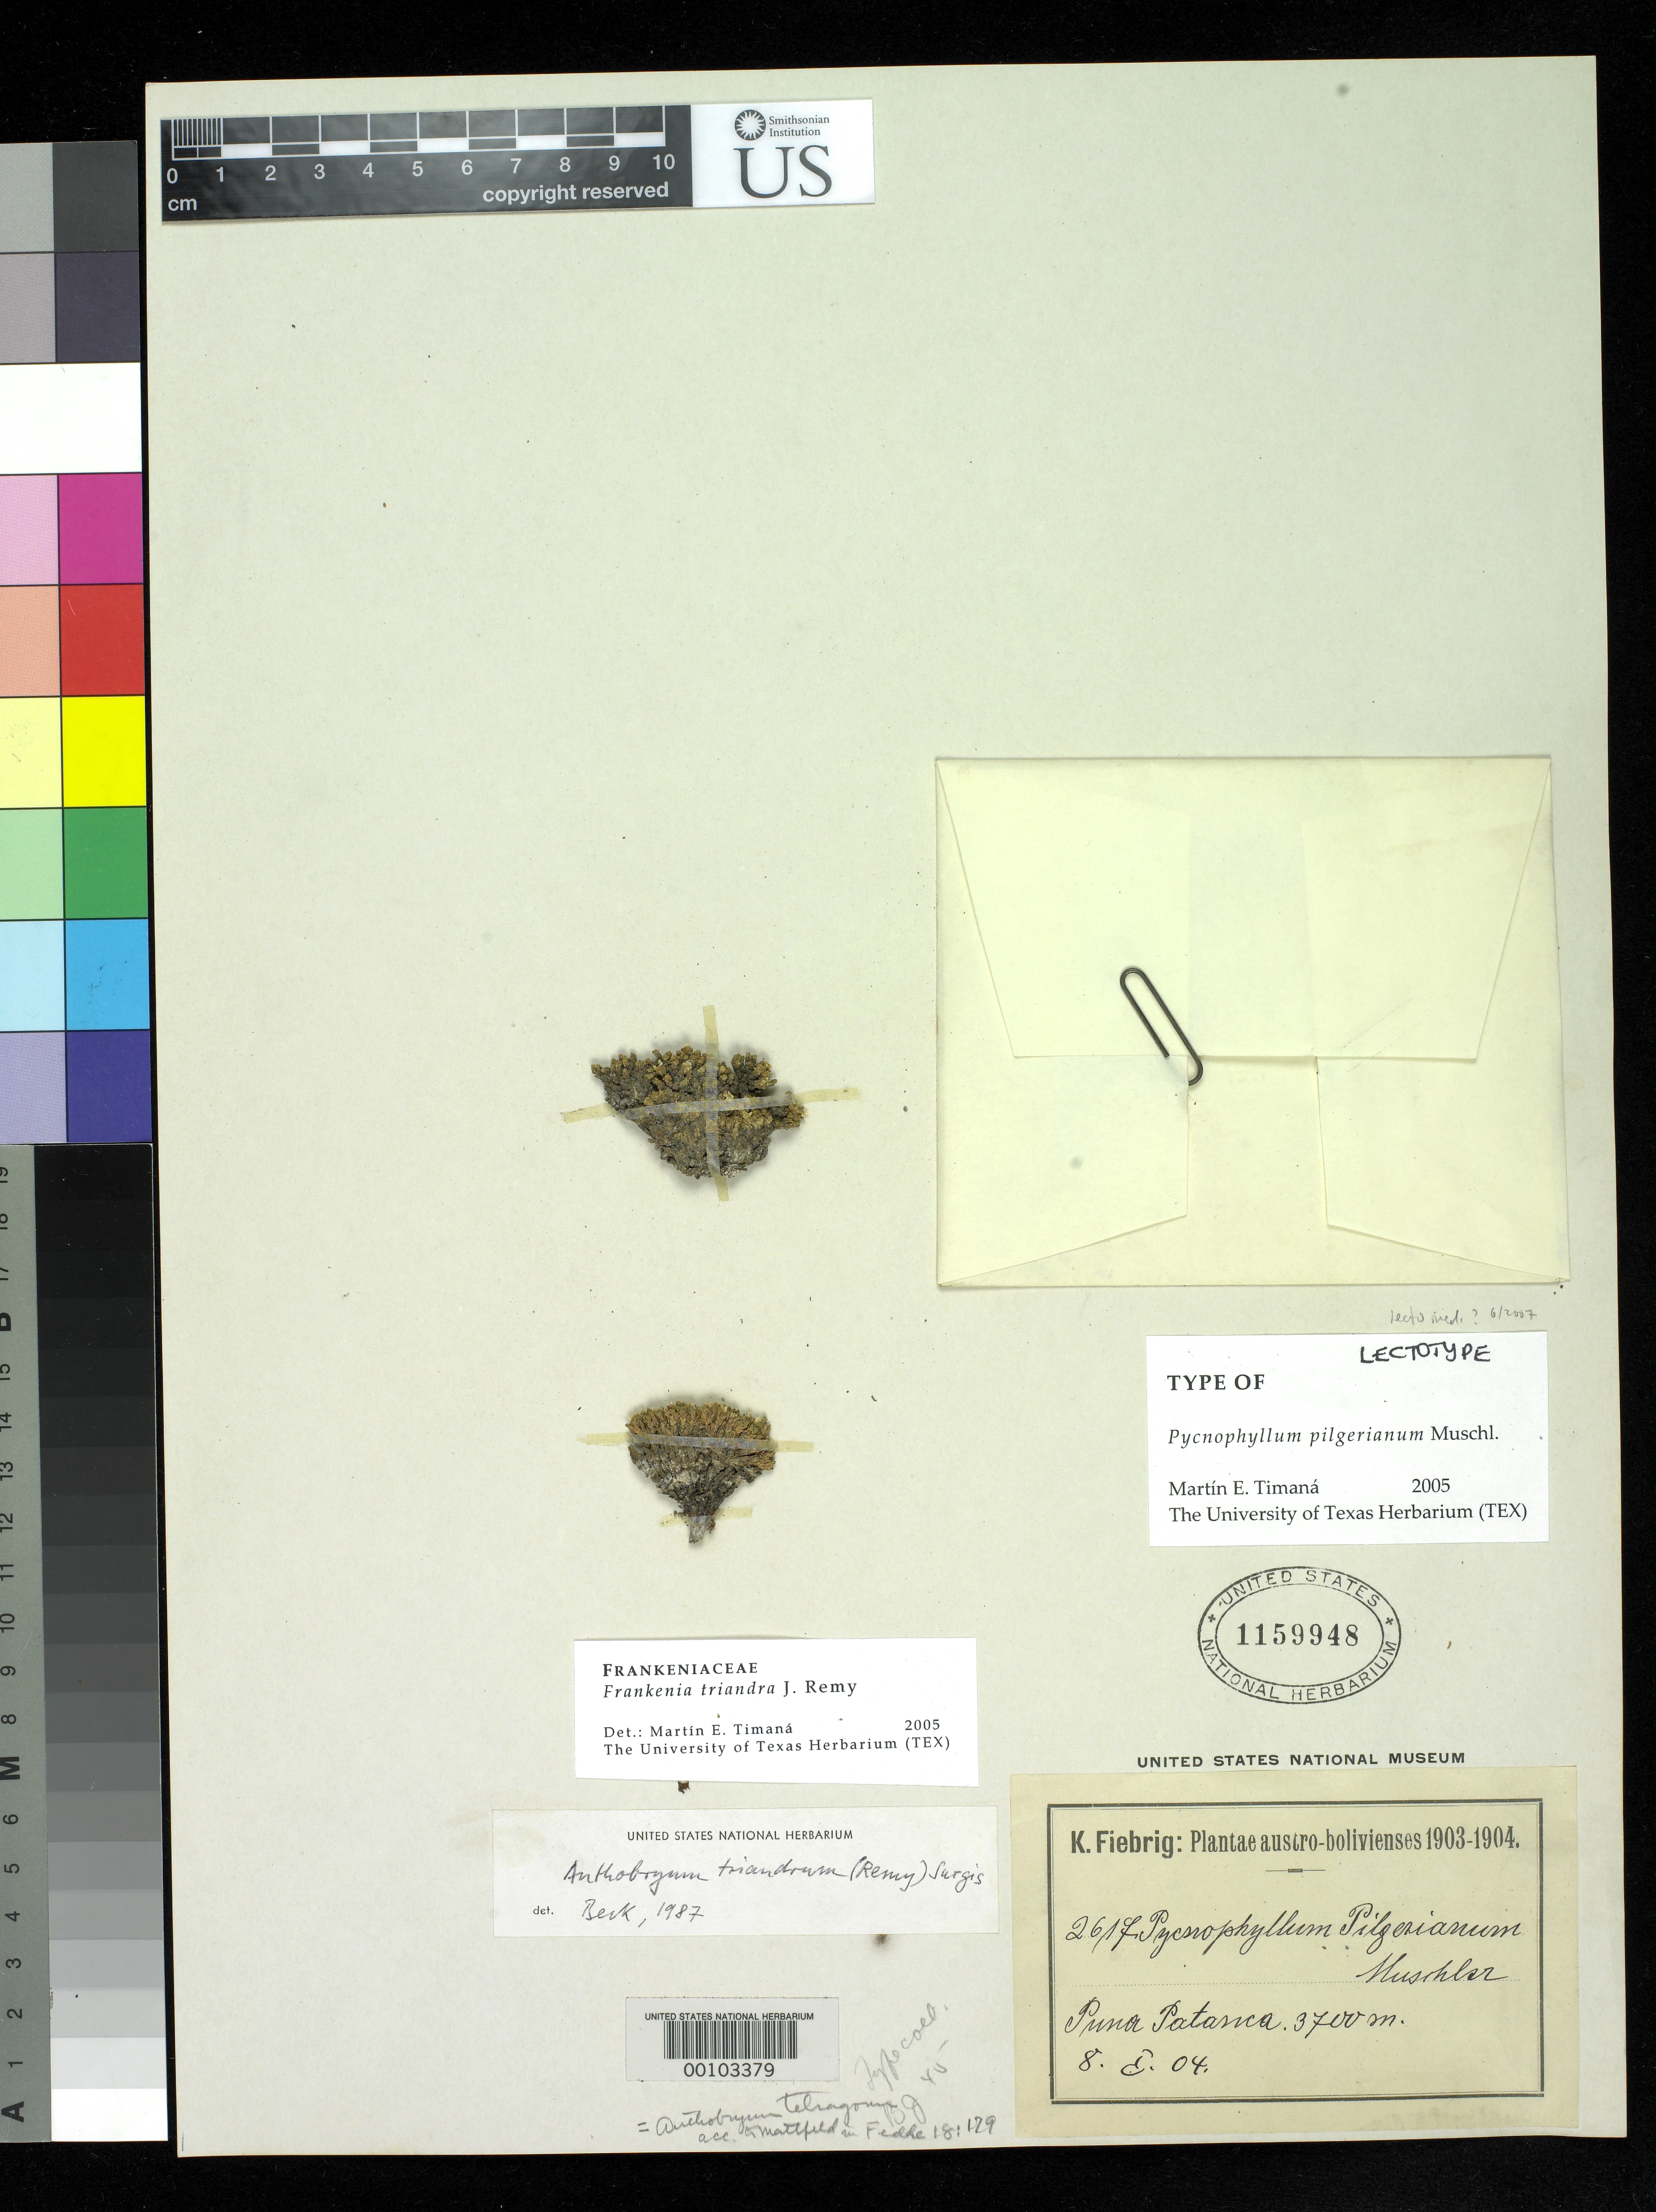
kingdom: Plantae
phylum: Tracheophyta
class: Magnoliopsida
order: Caryophyllales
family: Caryophyllaceae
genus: Pycnophyllum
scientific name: Pycnophyllum pilgerianum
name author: Muschl.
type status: Isotype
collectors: K. Fiebrig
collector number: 2617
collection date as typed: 08 Jan 1904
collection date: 1904-01-08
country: Bolivia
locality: Puna Patanca.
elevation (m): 3700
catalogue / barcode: US 1159948